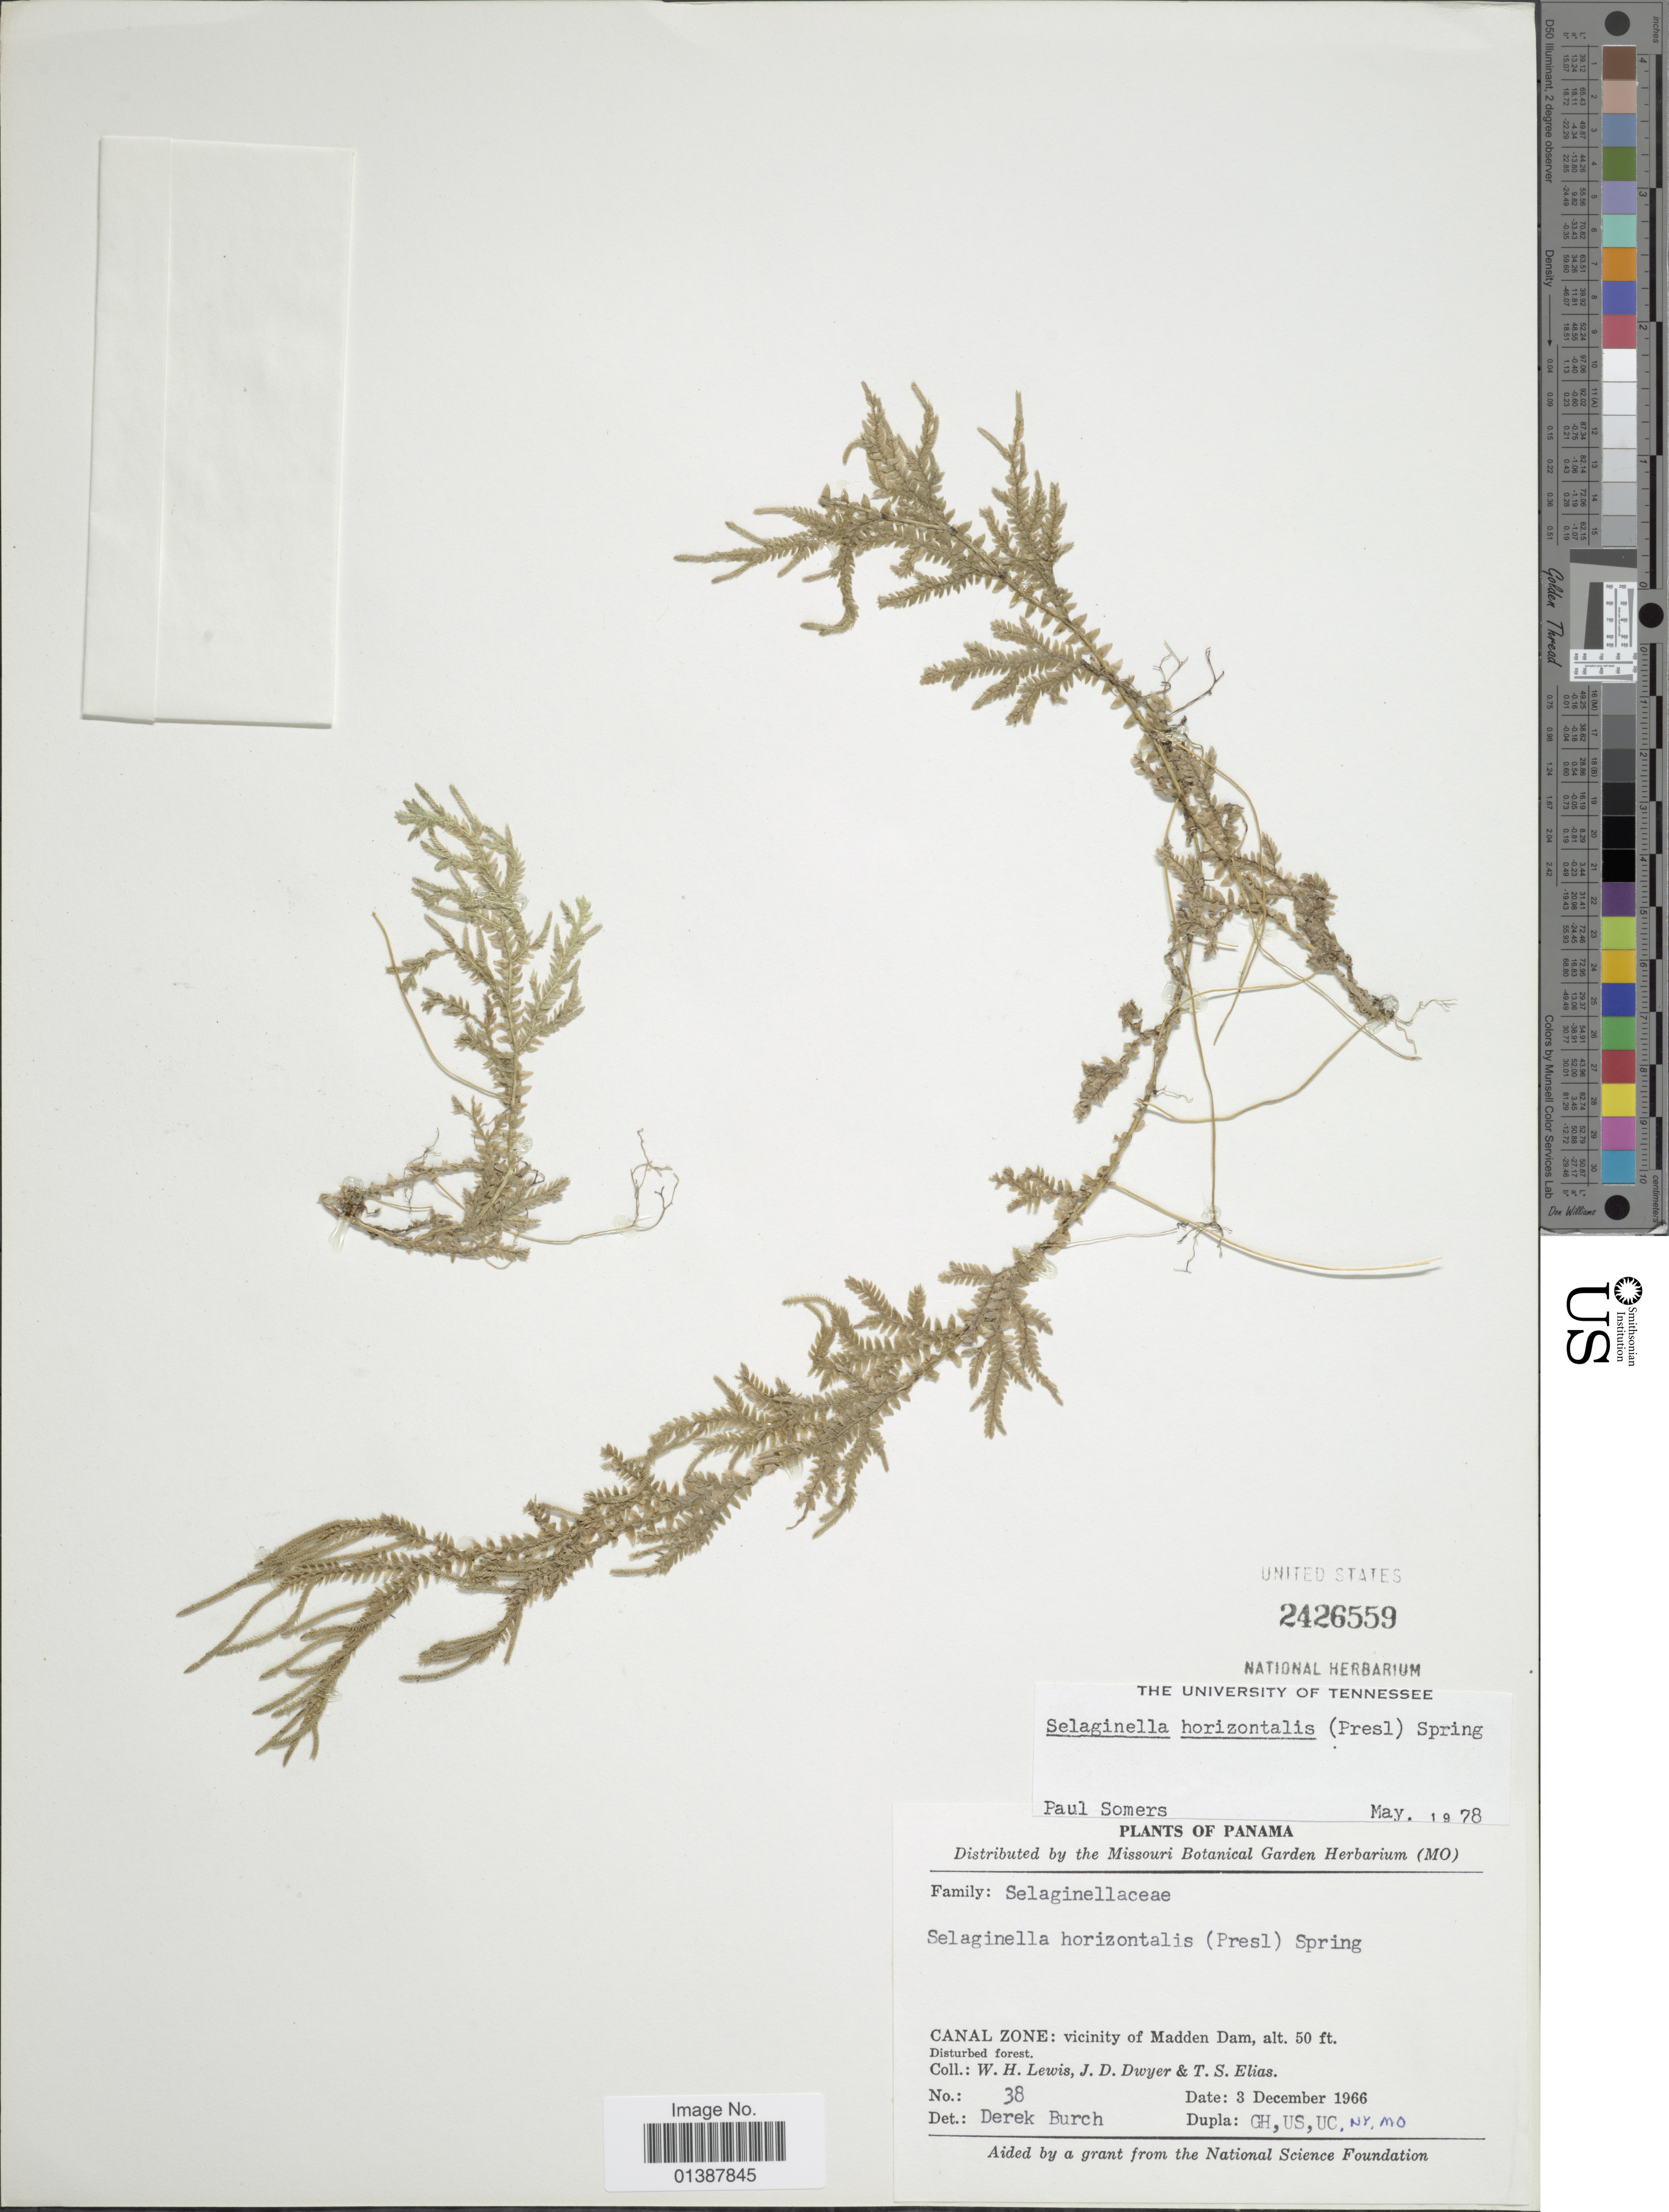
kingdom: Plantae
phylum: Tracheophyta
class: Lycopodiopsida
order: Selaginellales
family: Selaginellaceae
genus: Selaginella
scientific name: Selaginella horizontalis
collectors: W. H. Lewis, J. D. Dwyer & T. S. Elias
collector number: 38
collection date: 1966-12-03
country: Panama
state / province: Colón / Panamá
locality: Canal Zone: vicinity of Madden Dam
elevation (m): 15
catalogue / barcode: US 2426559